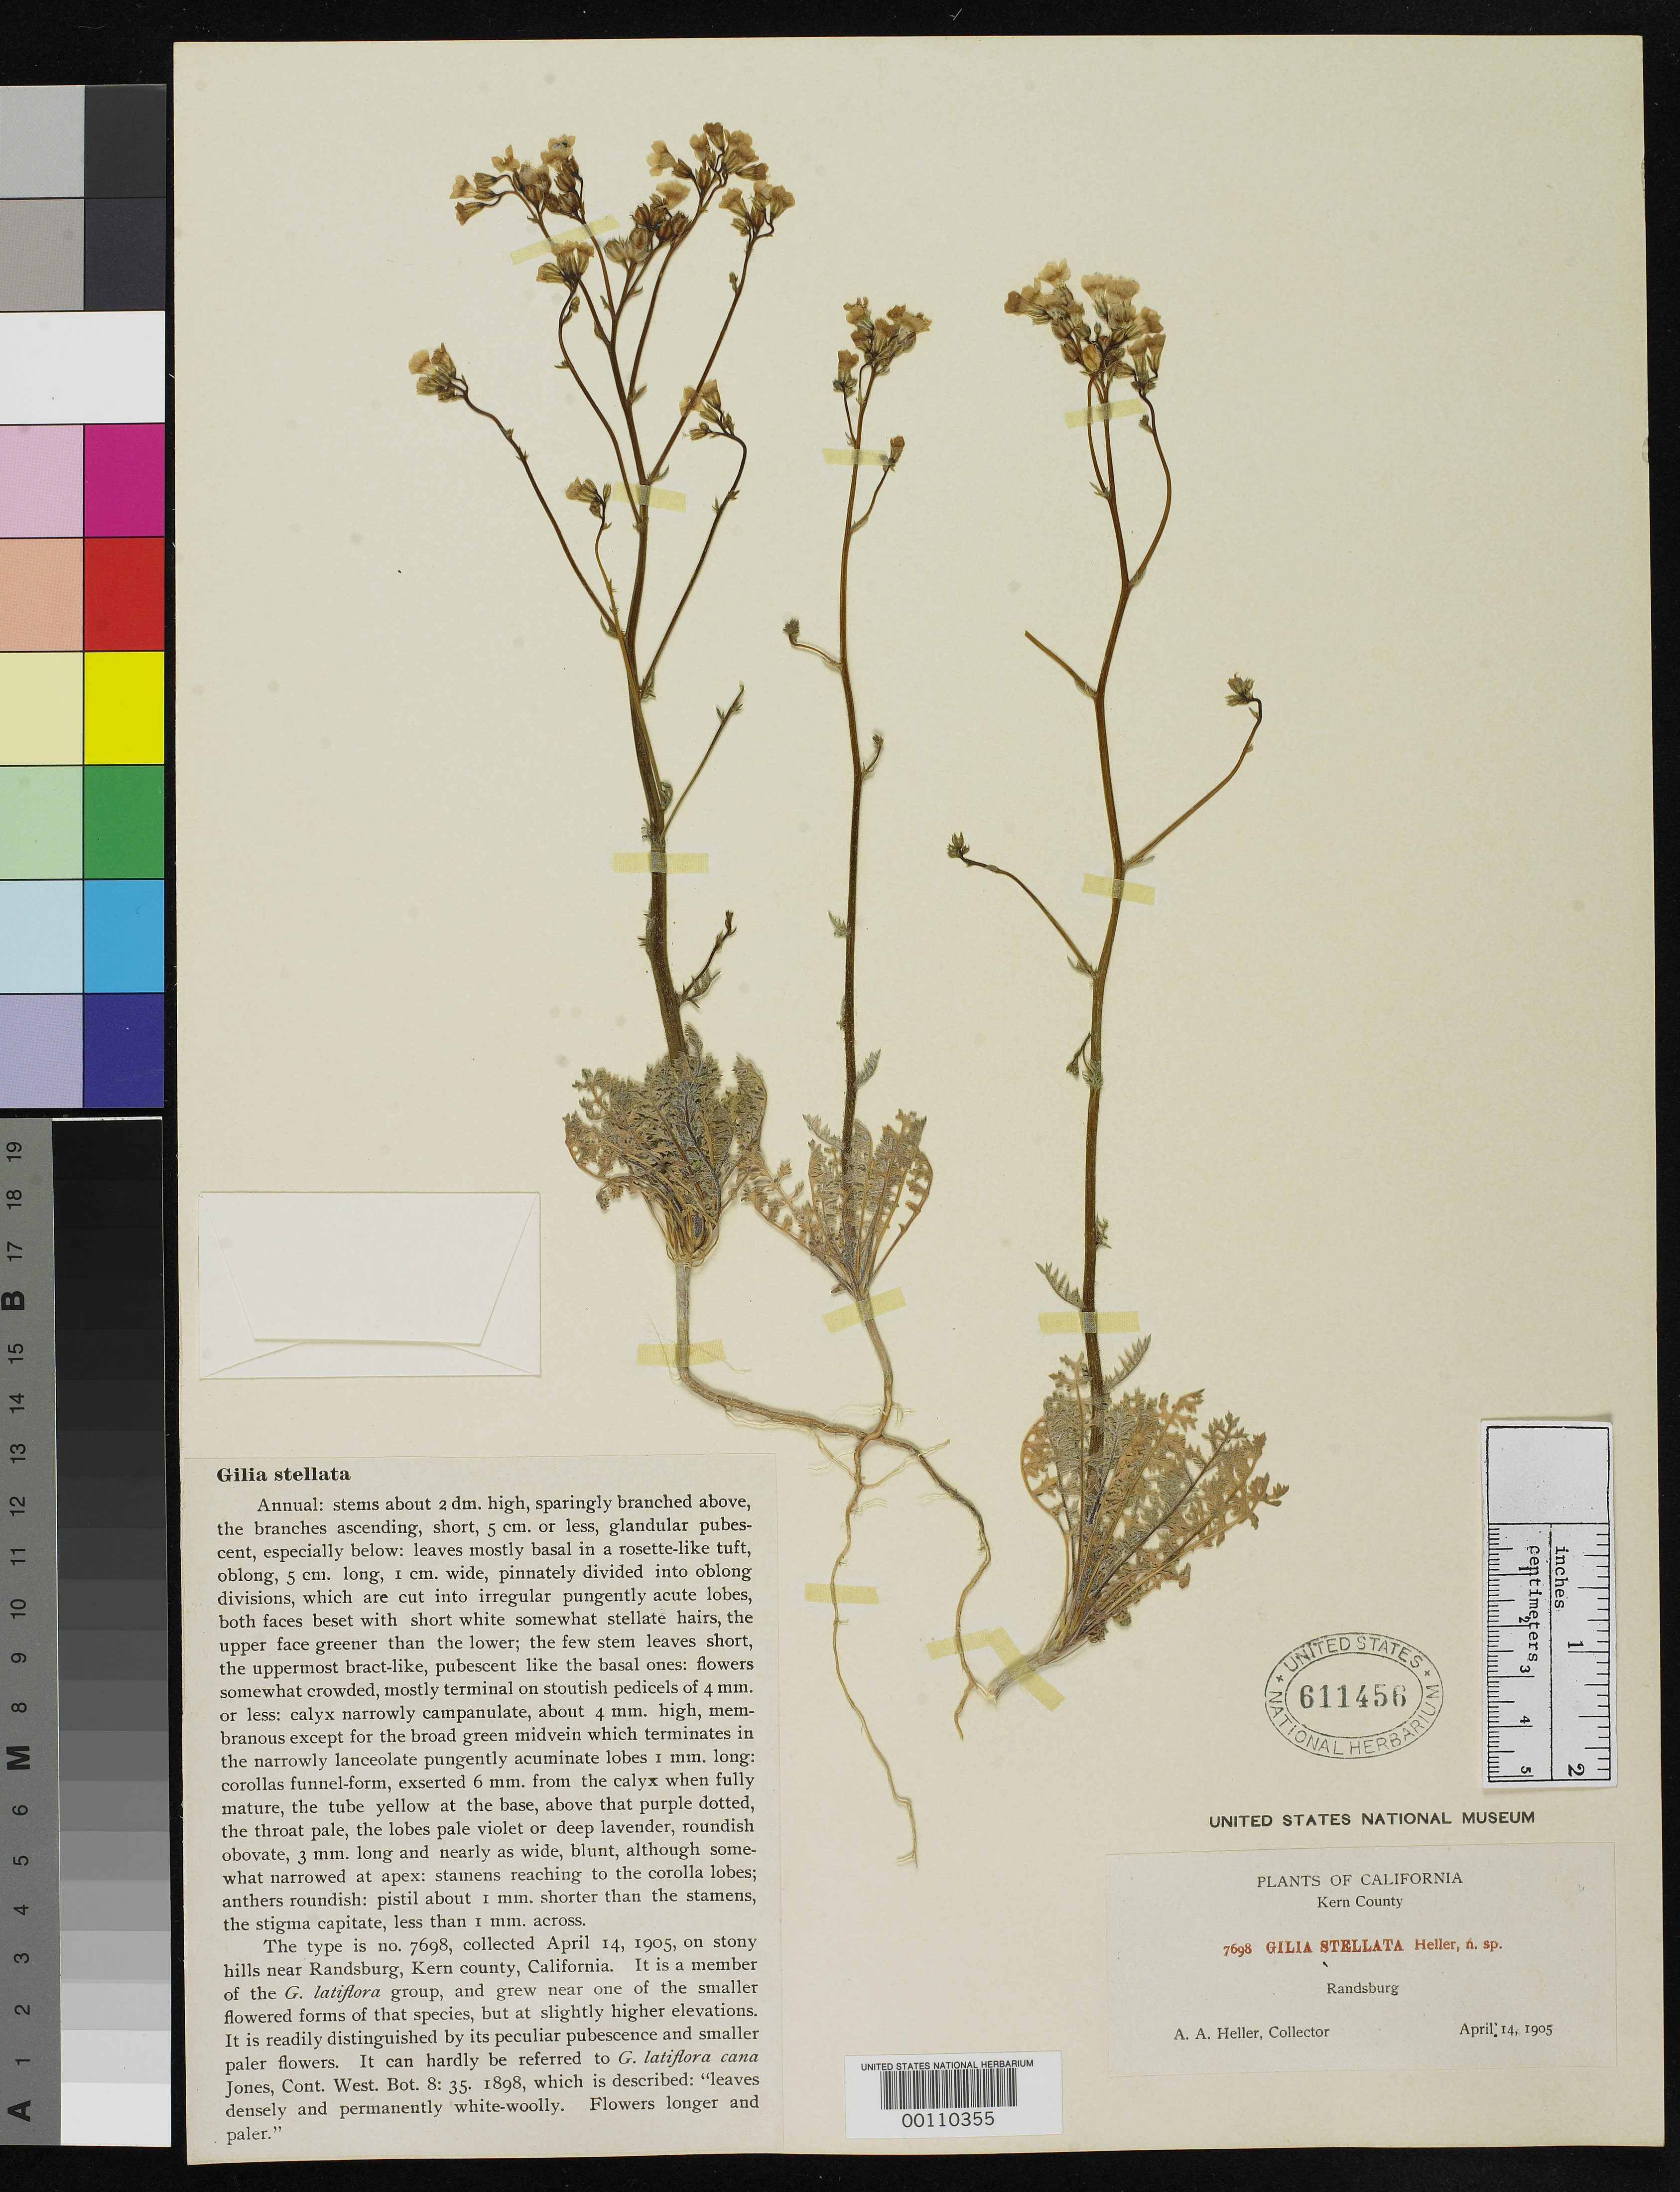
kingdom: Plantae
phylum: Tracheophyta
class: Magnoliopsida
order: Ericales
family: Polemoniaceae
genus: Gilia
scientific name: Gilia stellata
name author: A. Heller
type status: Isotype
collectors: A. A. Heller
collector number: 7698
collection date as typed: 14 Apr 1905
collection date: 1905-04-14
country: United States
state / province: California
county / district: Kern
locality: Near Randsburg.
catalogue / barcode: US 611456